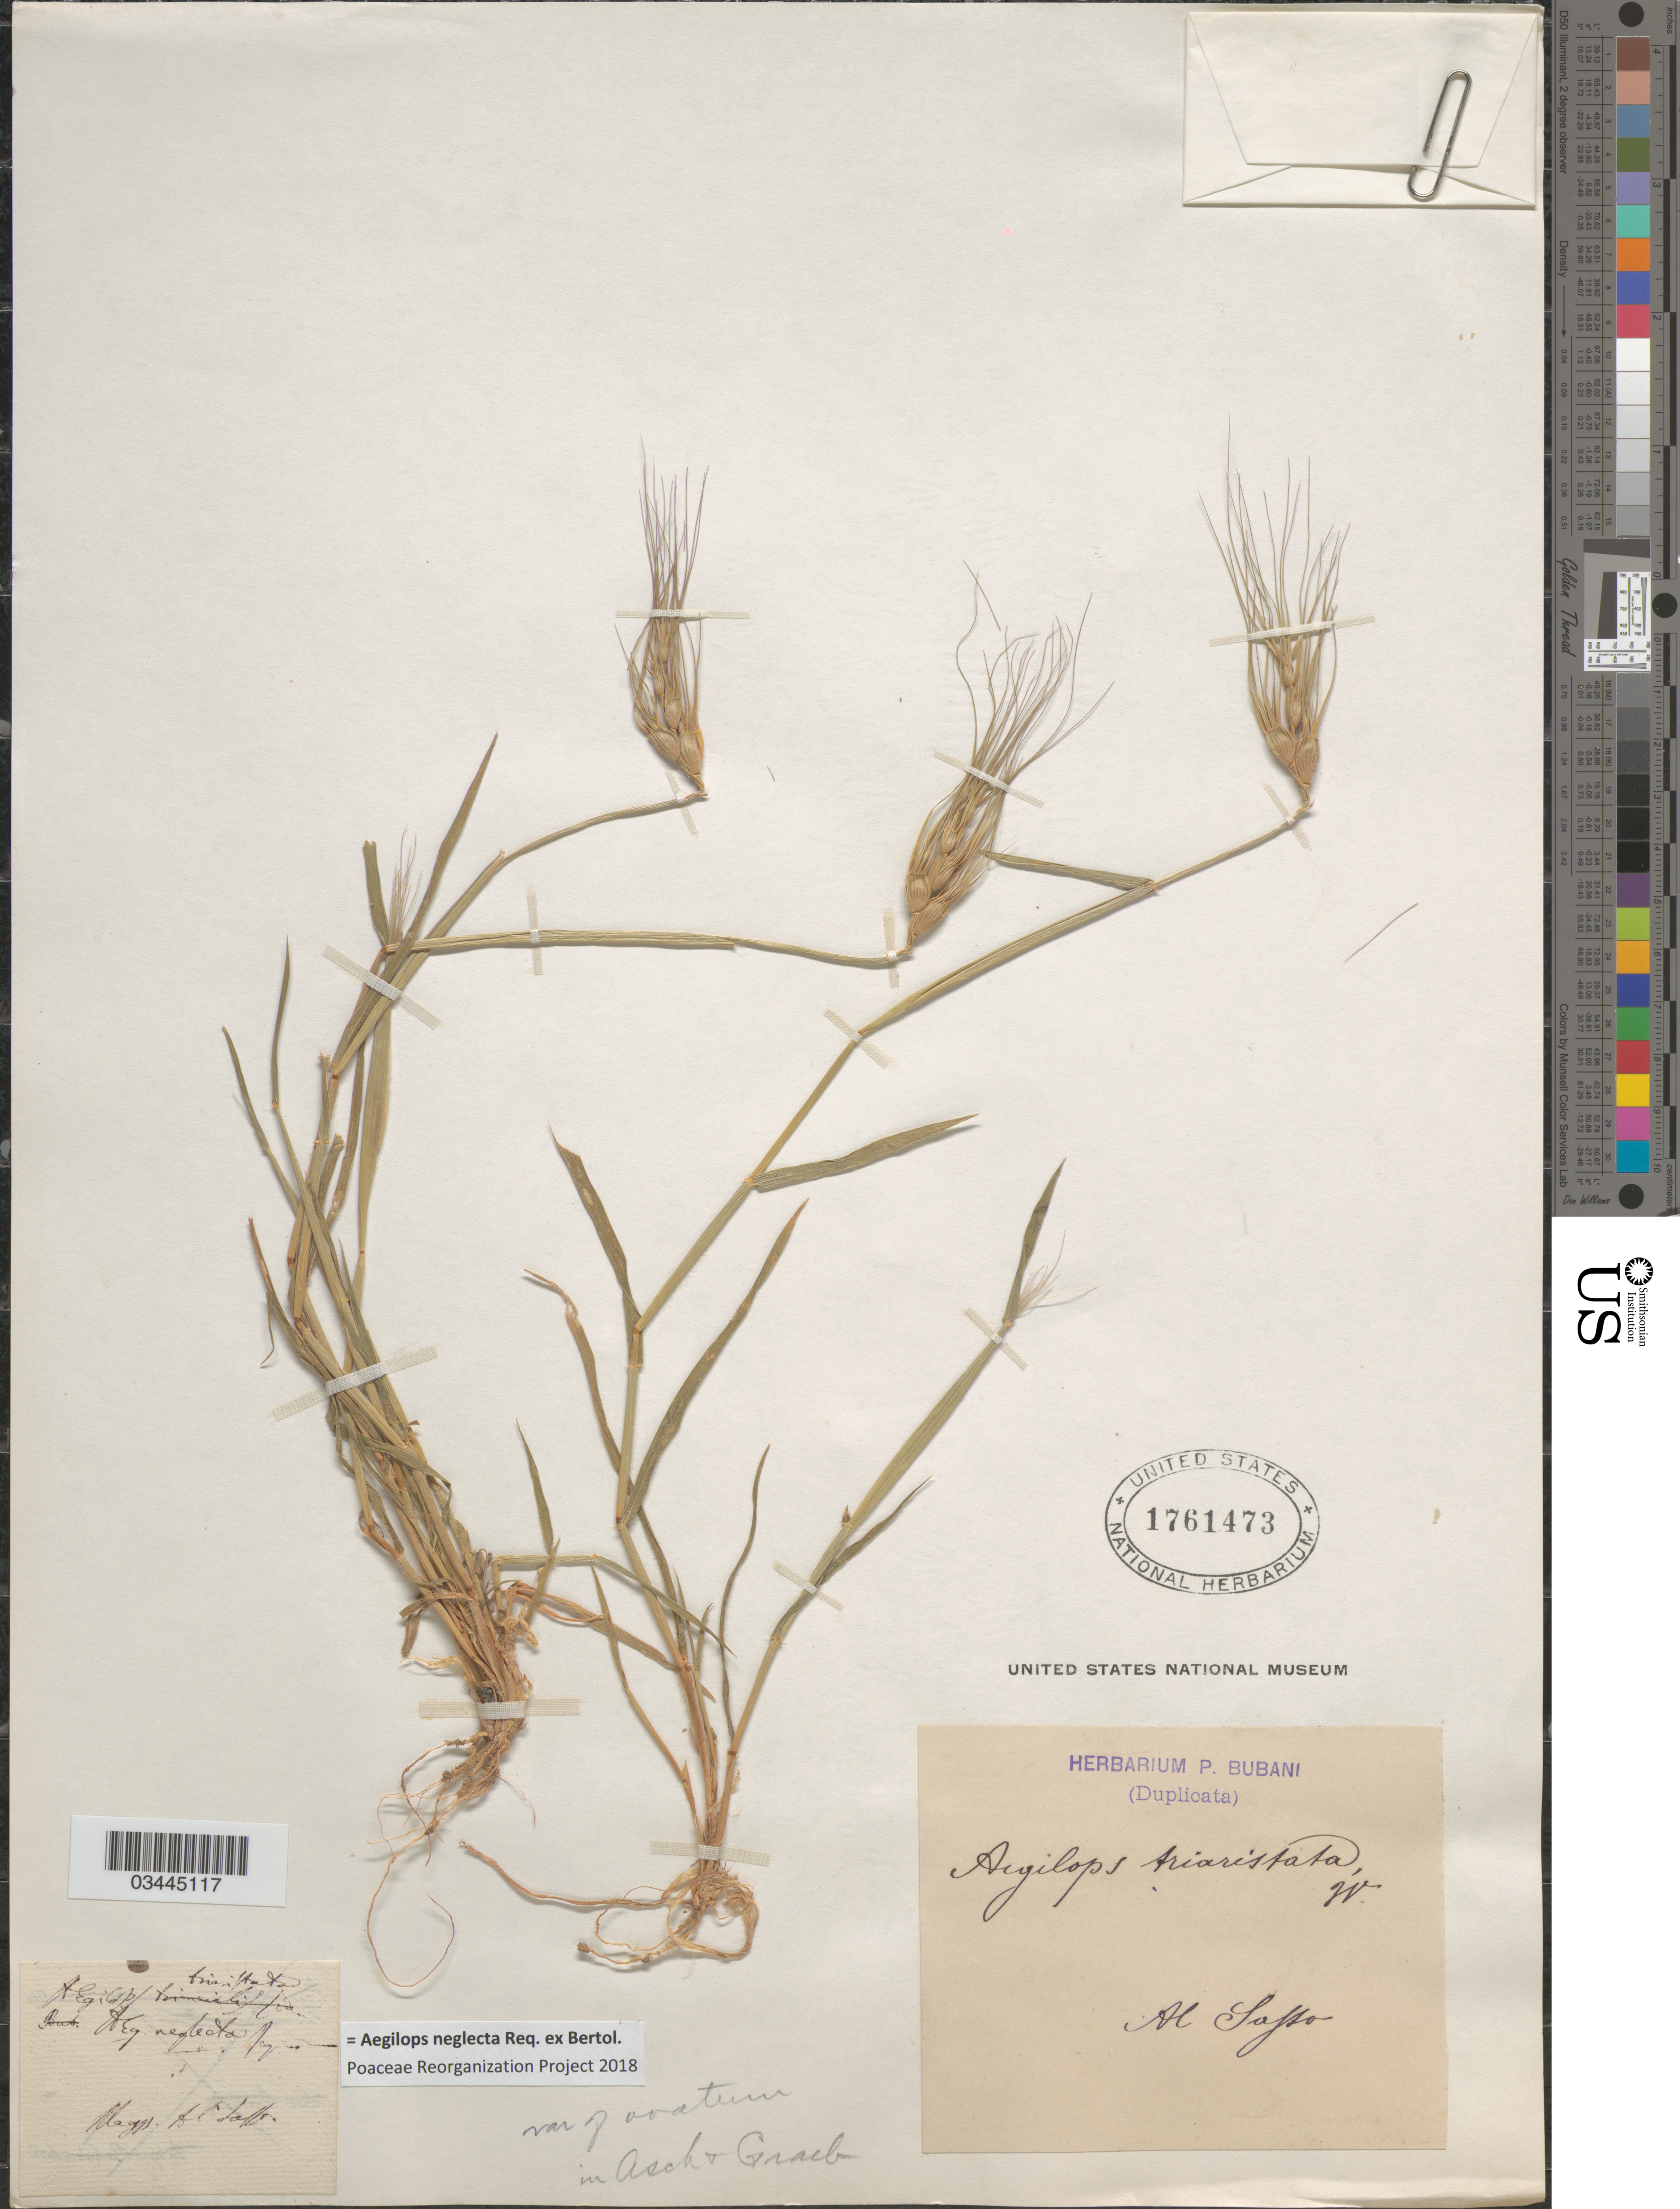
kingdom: Plantae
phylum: Tracheophyta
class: Liliopsida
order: Poales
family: Poaceae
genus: Aegilops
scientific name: Aegilops neglecta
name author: Req. ex Bertol.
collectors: ex herb. P. Bubani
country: Italy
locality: Magg.. Al Sasso.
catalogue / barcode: US 1761473